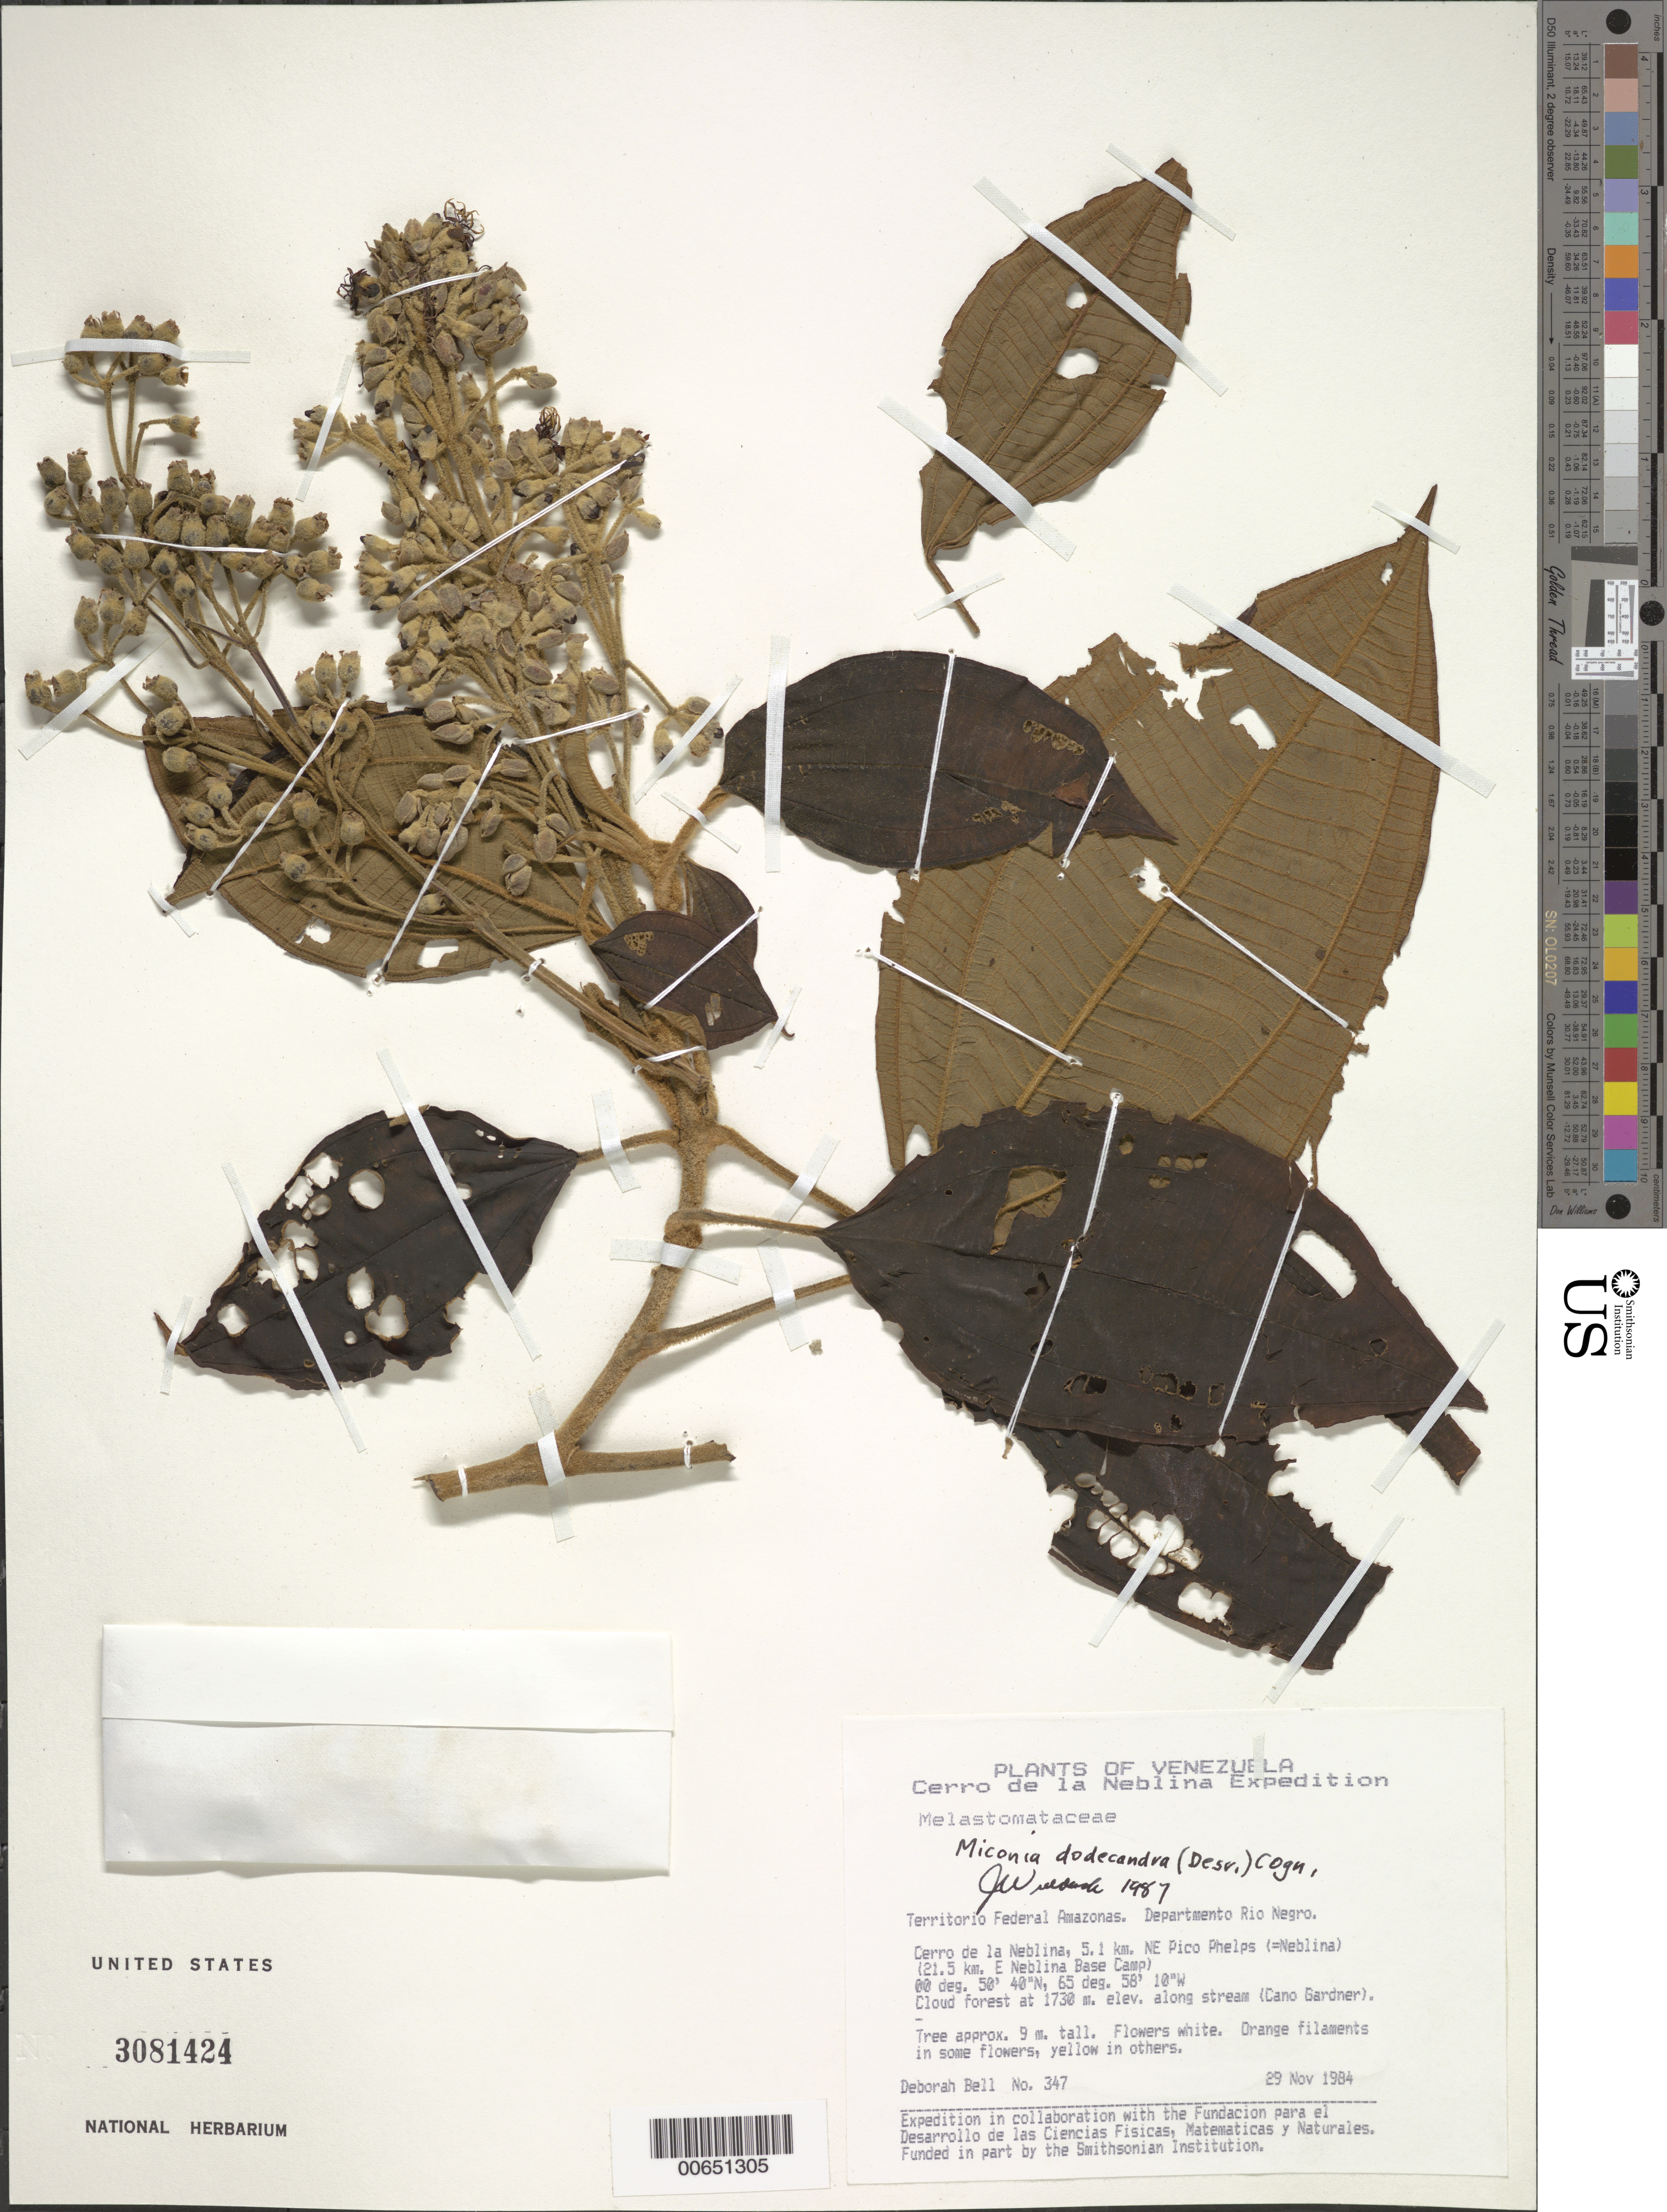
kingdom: Plantae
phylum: Tracheophyta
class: Magnoliopsida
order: Myrtales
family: Melastomataceae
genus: Miconia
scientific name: Miconia dodecandra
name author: Cogn.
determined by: Wurdack, John J., (US), US (UNITED STATES)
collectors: D. A. Bell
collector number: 347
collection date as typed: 29-Nov-84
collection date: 1984-11-29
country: Venezuela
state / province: Amazonas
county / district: Río Negro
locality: Cerro de La Neblina, 5.1 km NE Pico Phelps (21.5 km E Neblina Base Camp), along Caño Gardner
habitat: Cloud forest along stream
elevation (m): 1730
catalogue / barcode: US 3081424